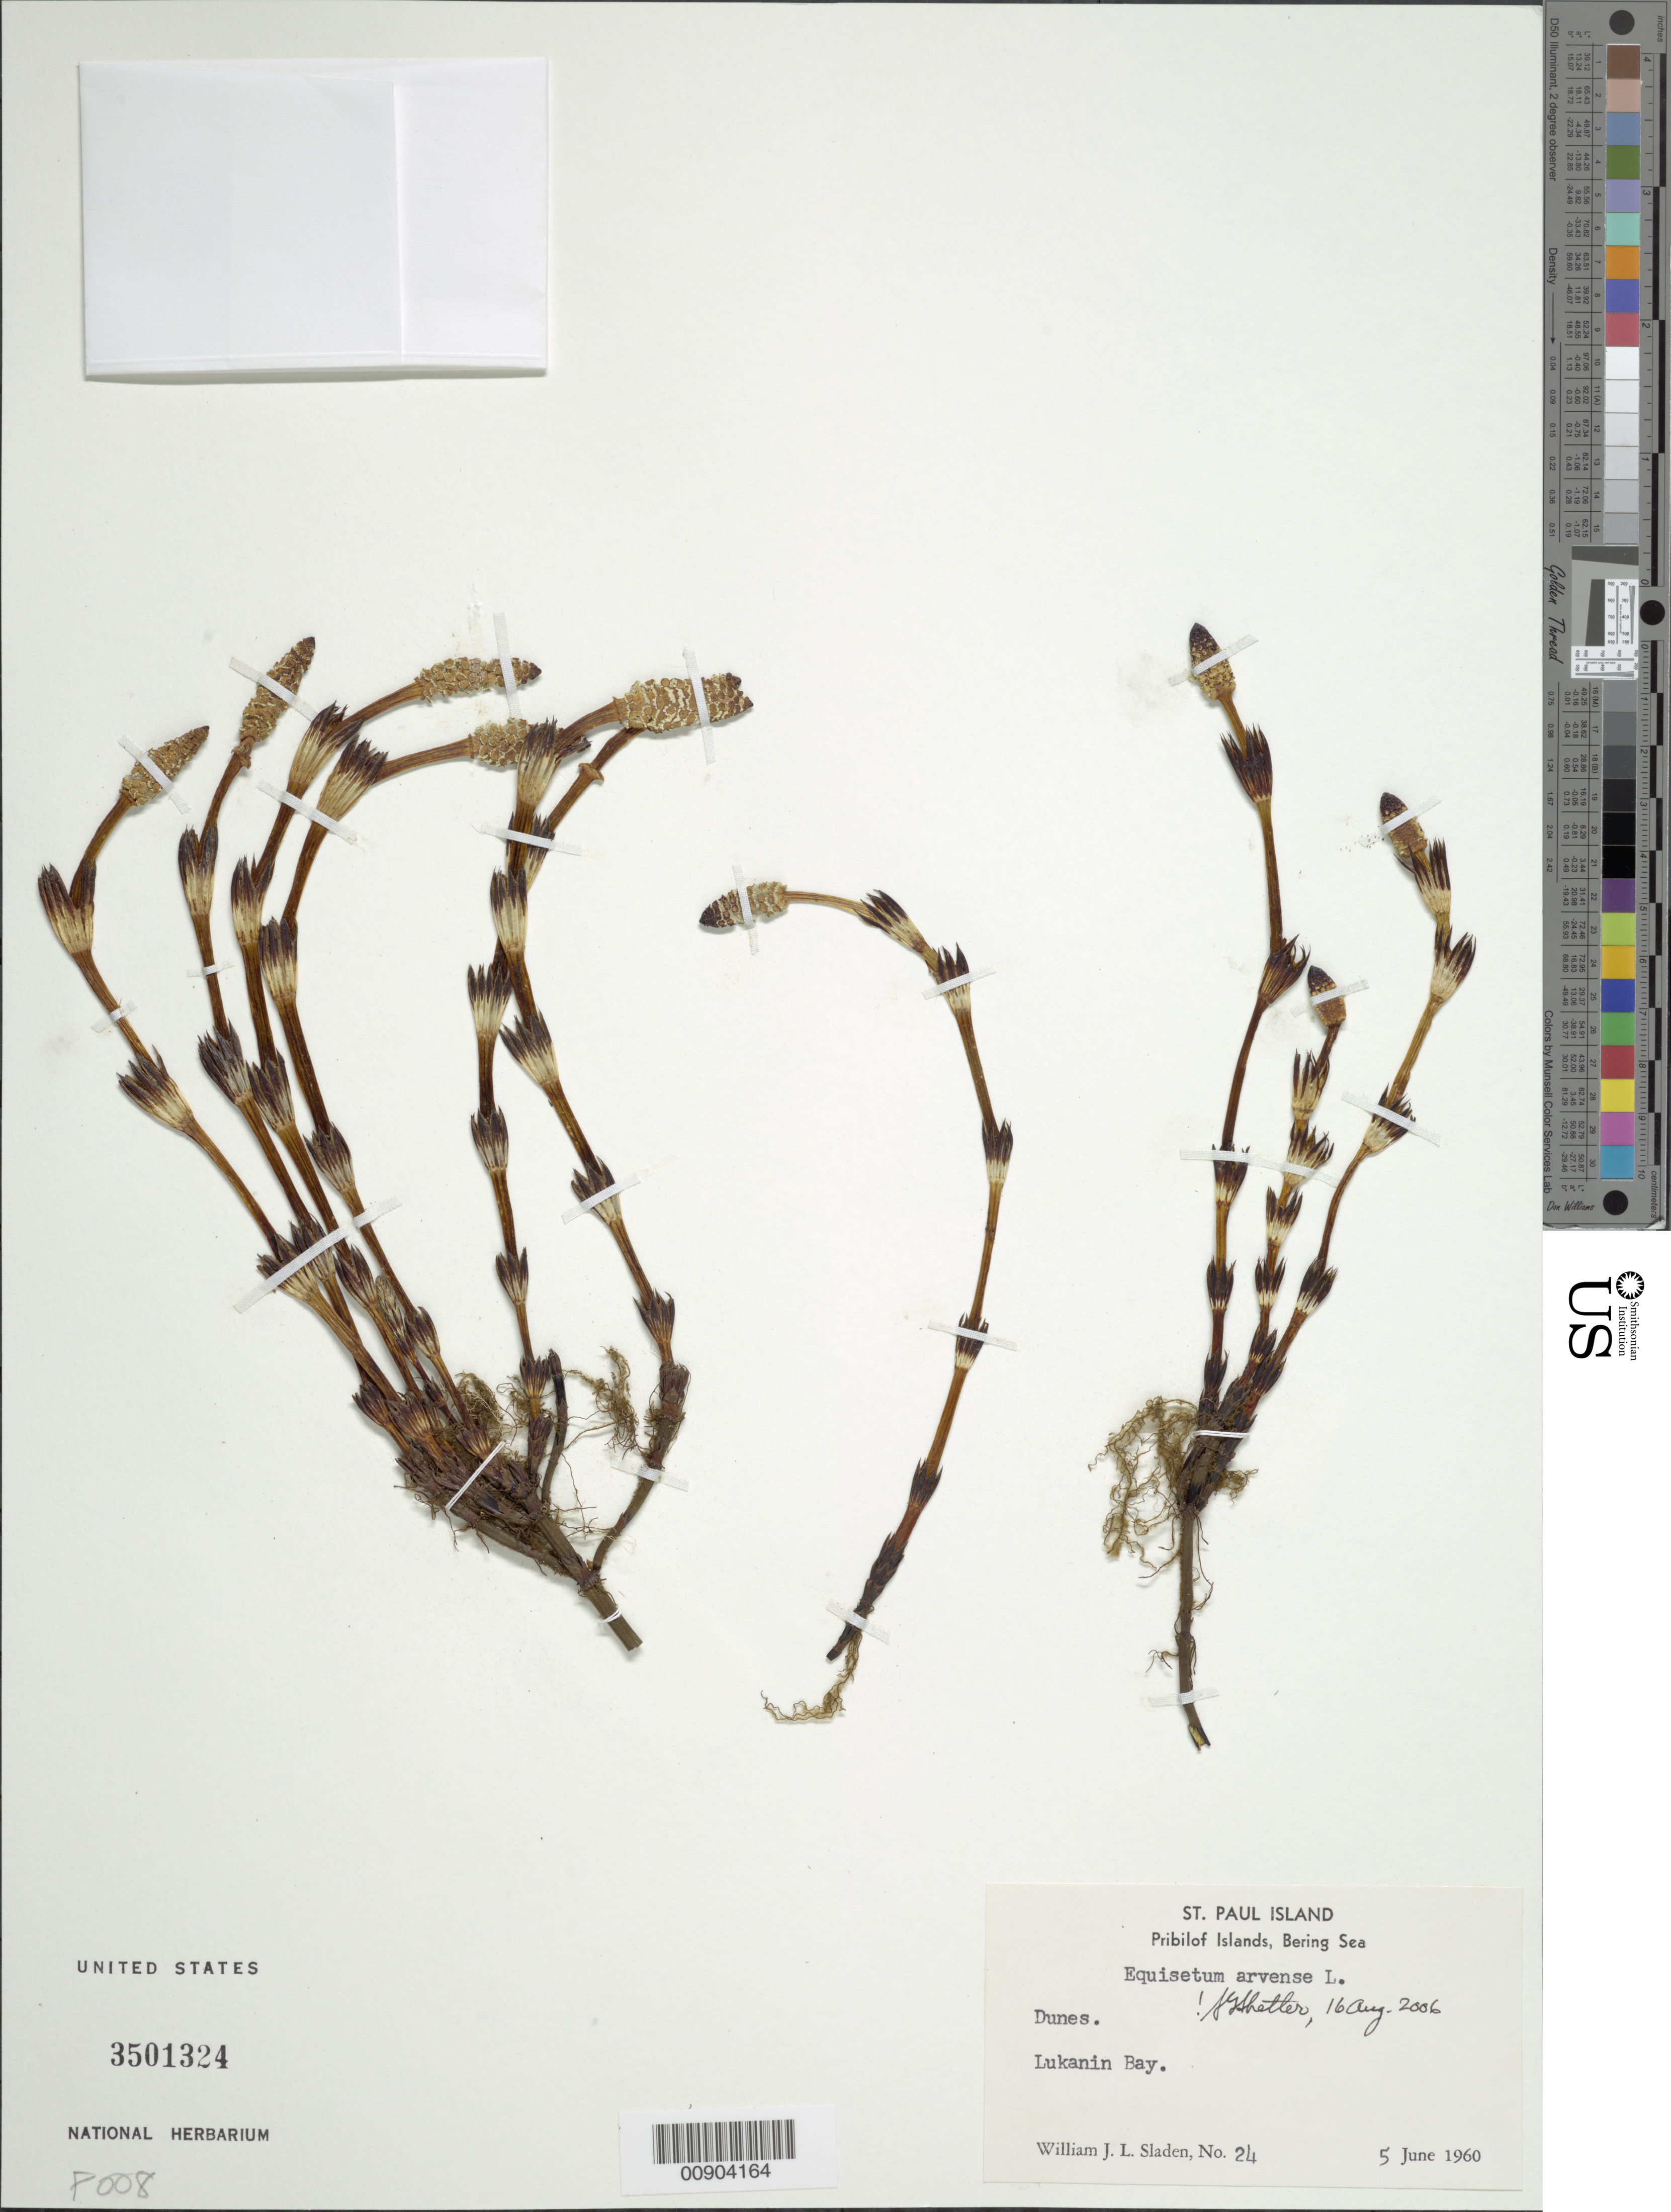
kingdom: Plantae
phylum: Tracheophyta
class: Polypodiopsida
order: Equisetales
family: Equisetaceae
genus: Equisetum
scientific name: Equisetum arvense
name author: L.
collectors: W. Sladen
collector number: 24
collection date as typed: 05 Jun 1960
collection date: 1960-06-05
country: United States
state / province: Alaska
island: St. Paul Island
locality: Lukanin Bay., Bering Sea, Pribilof Islands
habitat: Dunes.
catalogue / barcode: US 3501324